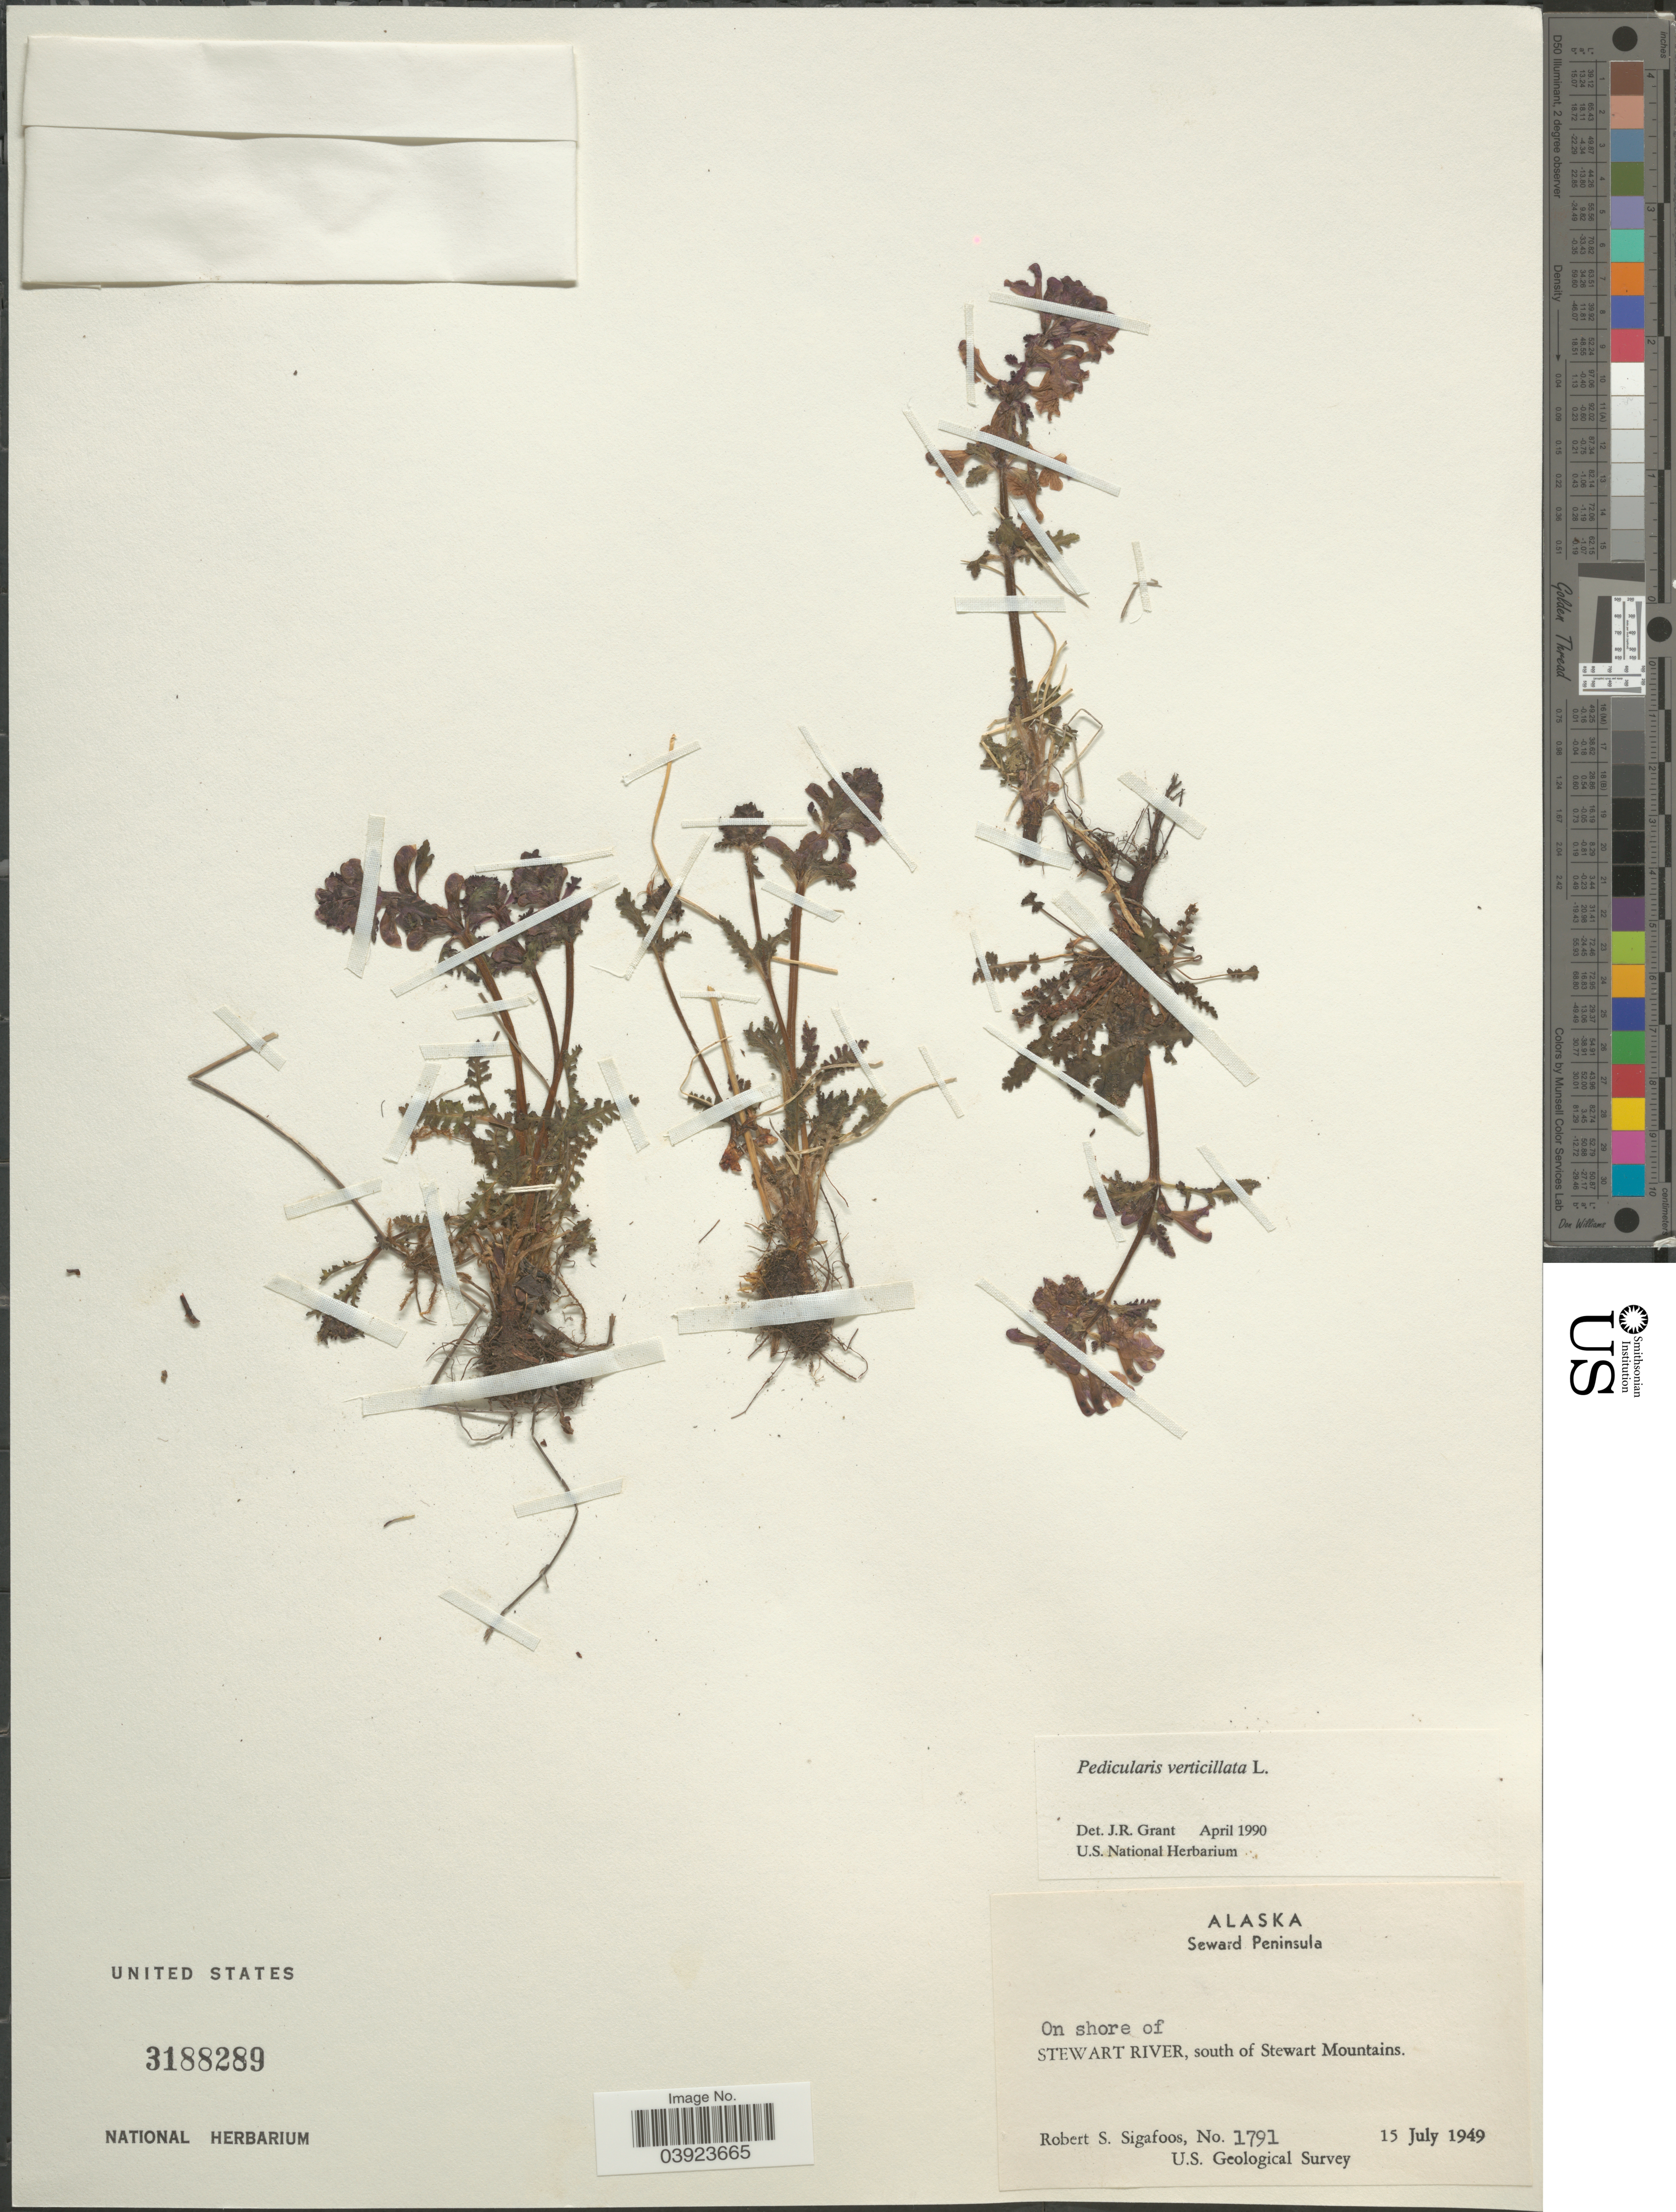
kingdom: Plantae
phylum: Tracheophyta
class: Magnoliopsida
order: Lamiales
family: Orobanchaceae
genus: Pedicularis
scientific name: Pedicularis verticillata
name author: L.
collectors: R. Sigafoos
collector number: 1791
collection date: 1949-07-15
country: United States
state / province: Alaska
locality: Seward Peninsula. On shore of Stewart River, south of Stewart Mountains.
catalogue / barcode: US 3188289